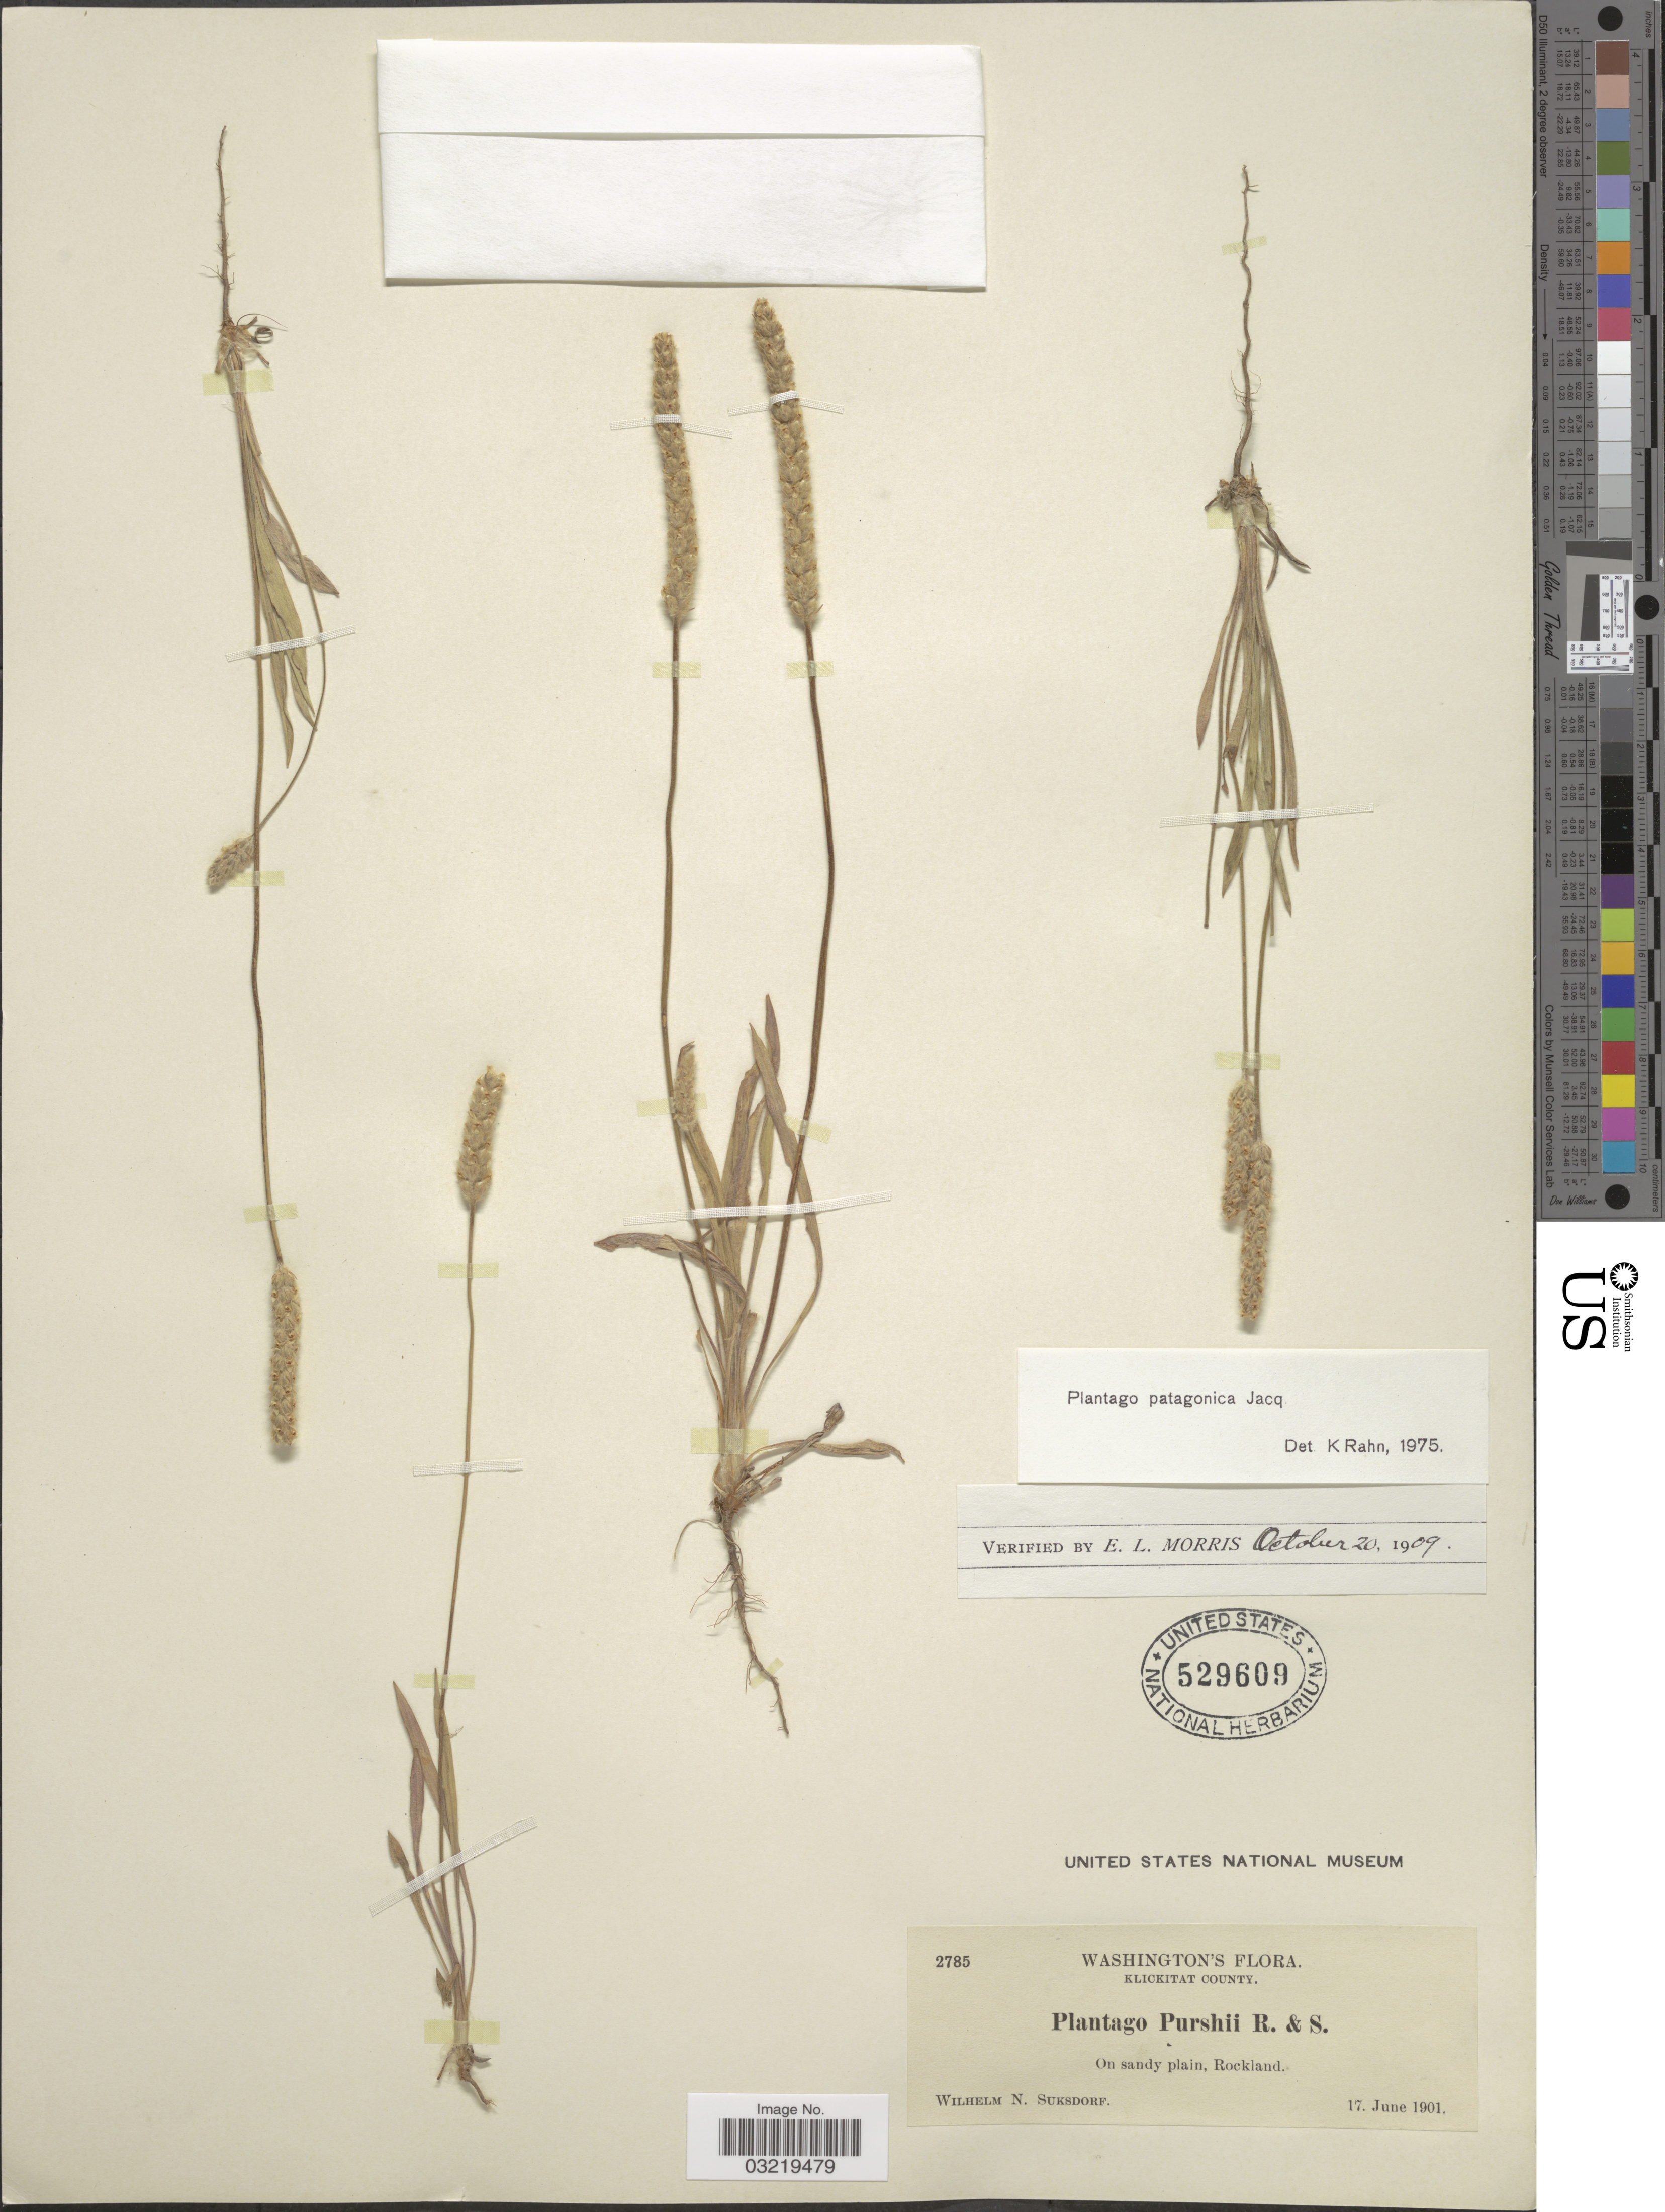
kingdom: Plantae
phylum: Tracheophyta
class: Magnoliopsida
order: Lamiales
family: Plantaginaceae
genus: Plantago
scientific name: Plantago patagonica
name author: Jacq.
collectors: W. N. Suksdorf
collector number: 2785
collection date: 1901-06-17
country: United States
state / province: Washington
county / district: Klickitat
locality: Klickitat County. On sandy plain, Rockland.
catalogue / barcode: US 529609